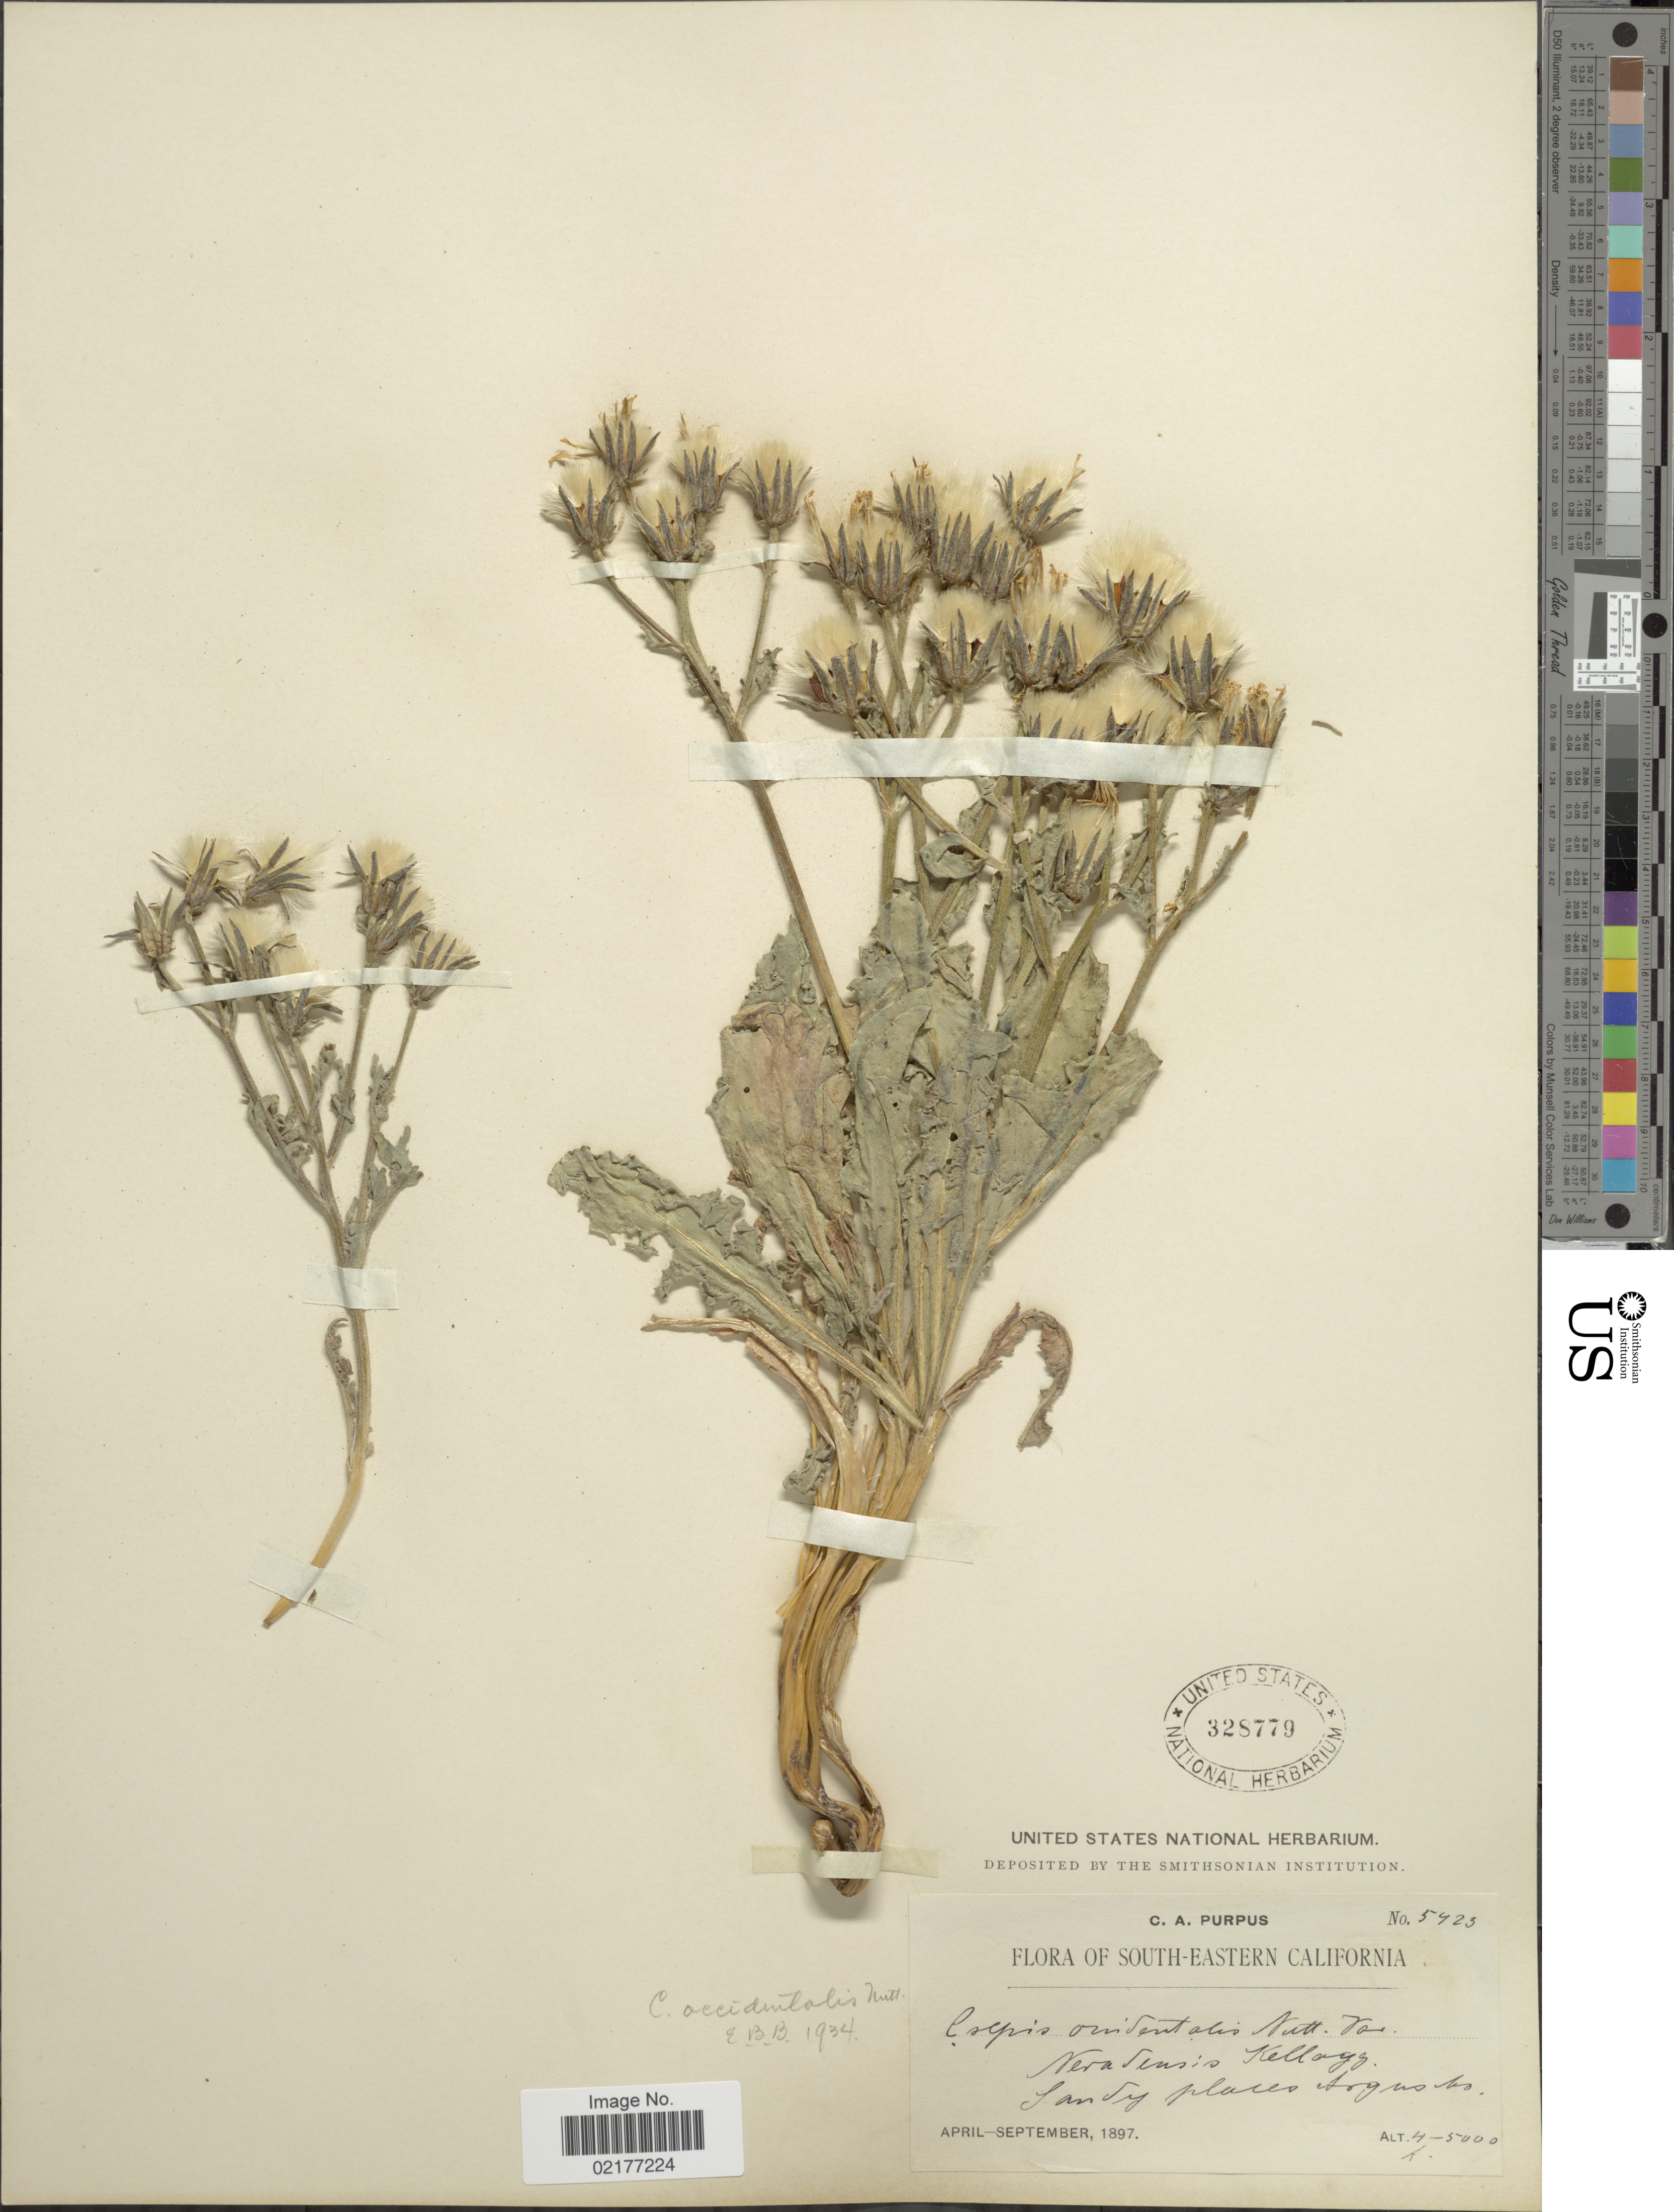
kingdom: Plantae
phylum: Tracheophyta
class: Magnoliopsida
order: Asterales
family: Asteraceae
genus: Crepis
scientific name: Crepis occidentalis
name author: Nutt.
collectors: C. A. Purpus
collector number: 5423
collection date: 1897-04/1897-09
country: United States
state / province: California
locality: South-Eastern California, Sandy places Argus Mts.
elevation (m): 1219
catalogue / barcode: US 328779